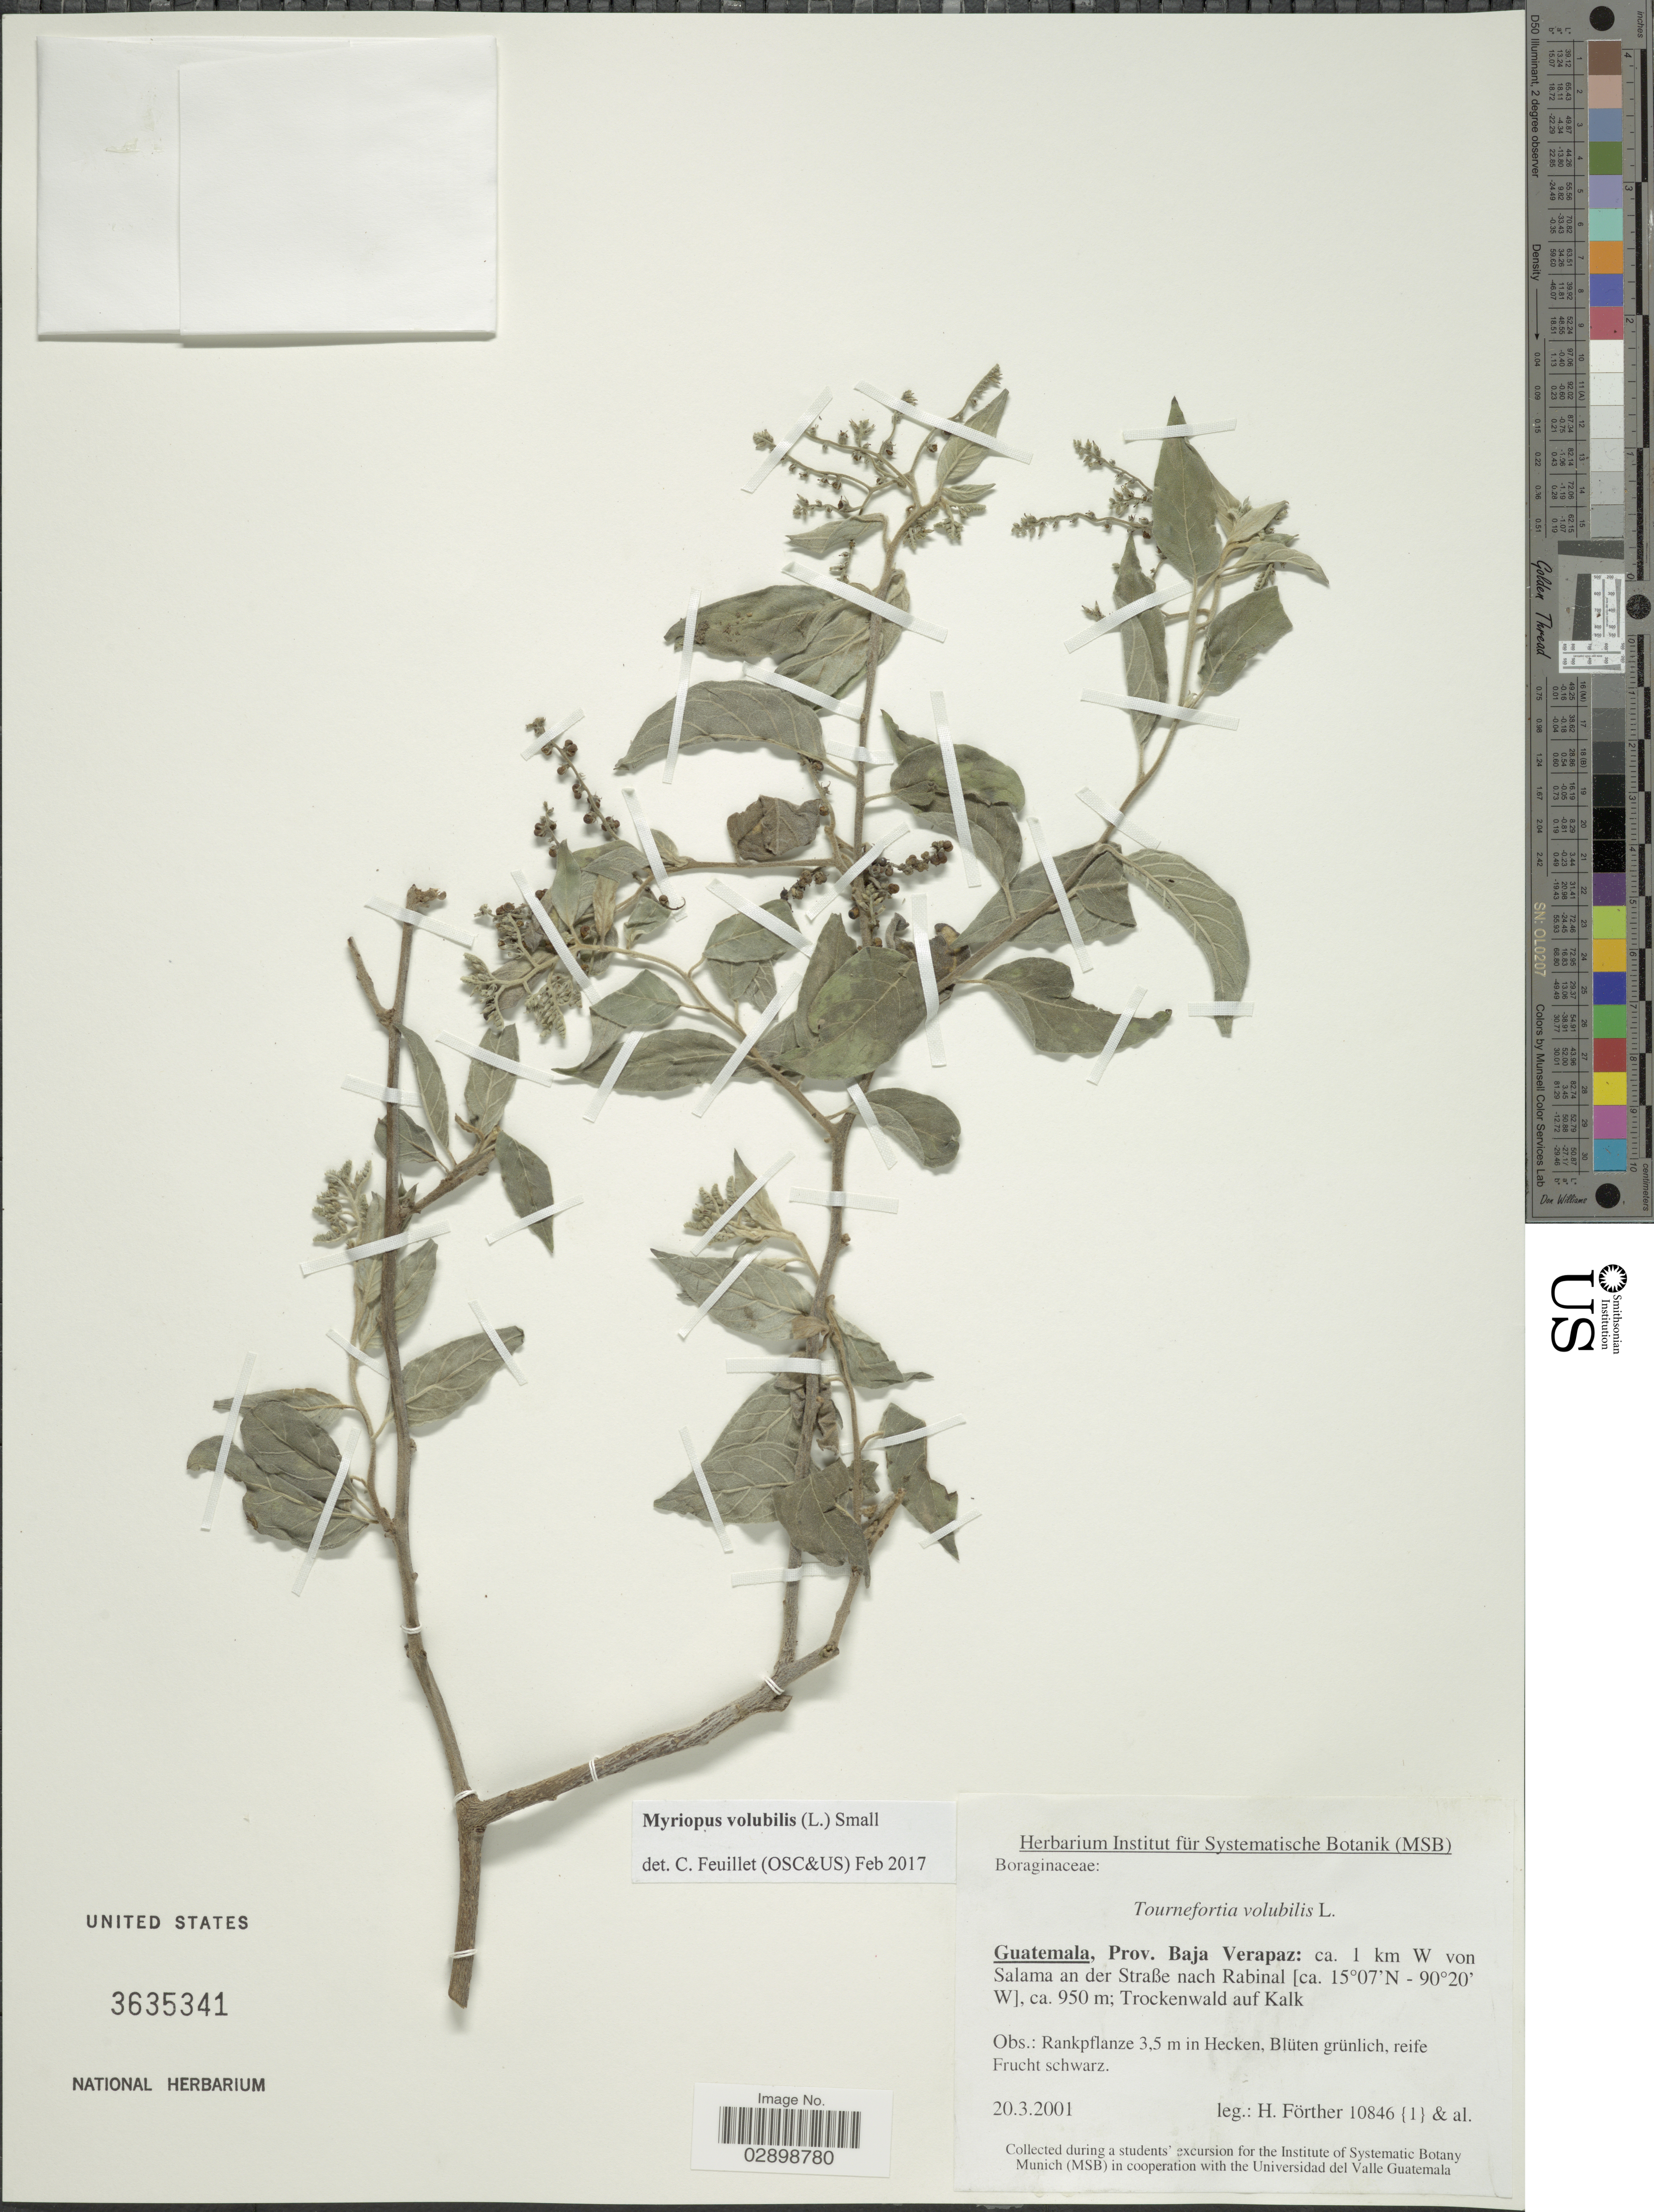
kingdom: Plantae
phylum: Tracheophyta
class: Magnoliopsida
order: Boraginales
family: Heliotropiaceae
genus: Myriopus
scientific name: Myriopus volubilis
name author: (L.) Small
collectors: H. Förther & et al.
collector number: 10846 {1}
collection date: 2001-03-20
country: Guatemala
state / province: Baja Verapaz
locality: Ca. 1 km W von Salama an der Straße nach Rebinal.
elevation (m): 950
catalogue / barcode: US 3635341